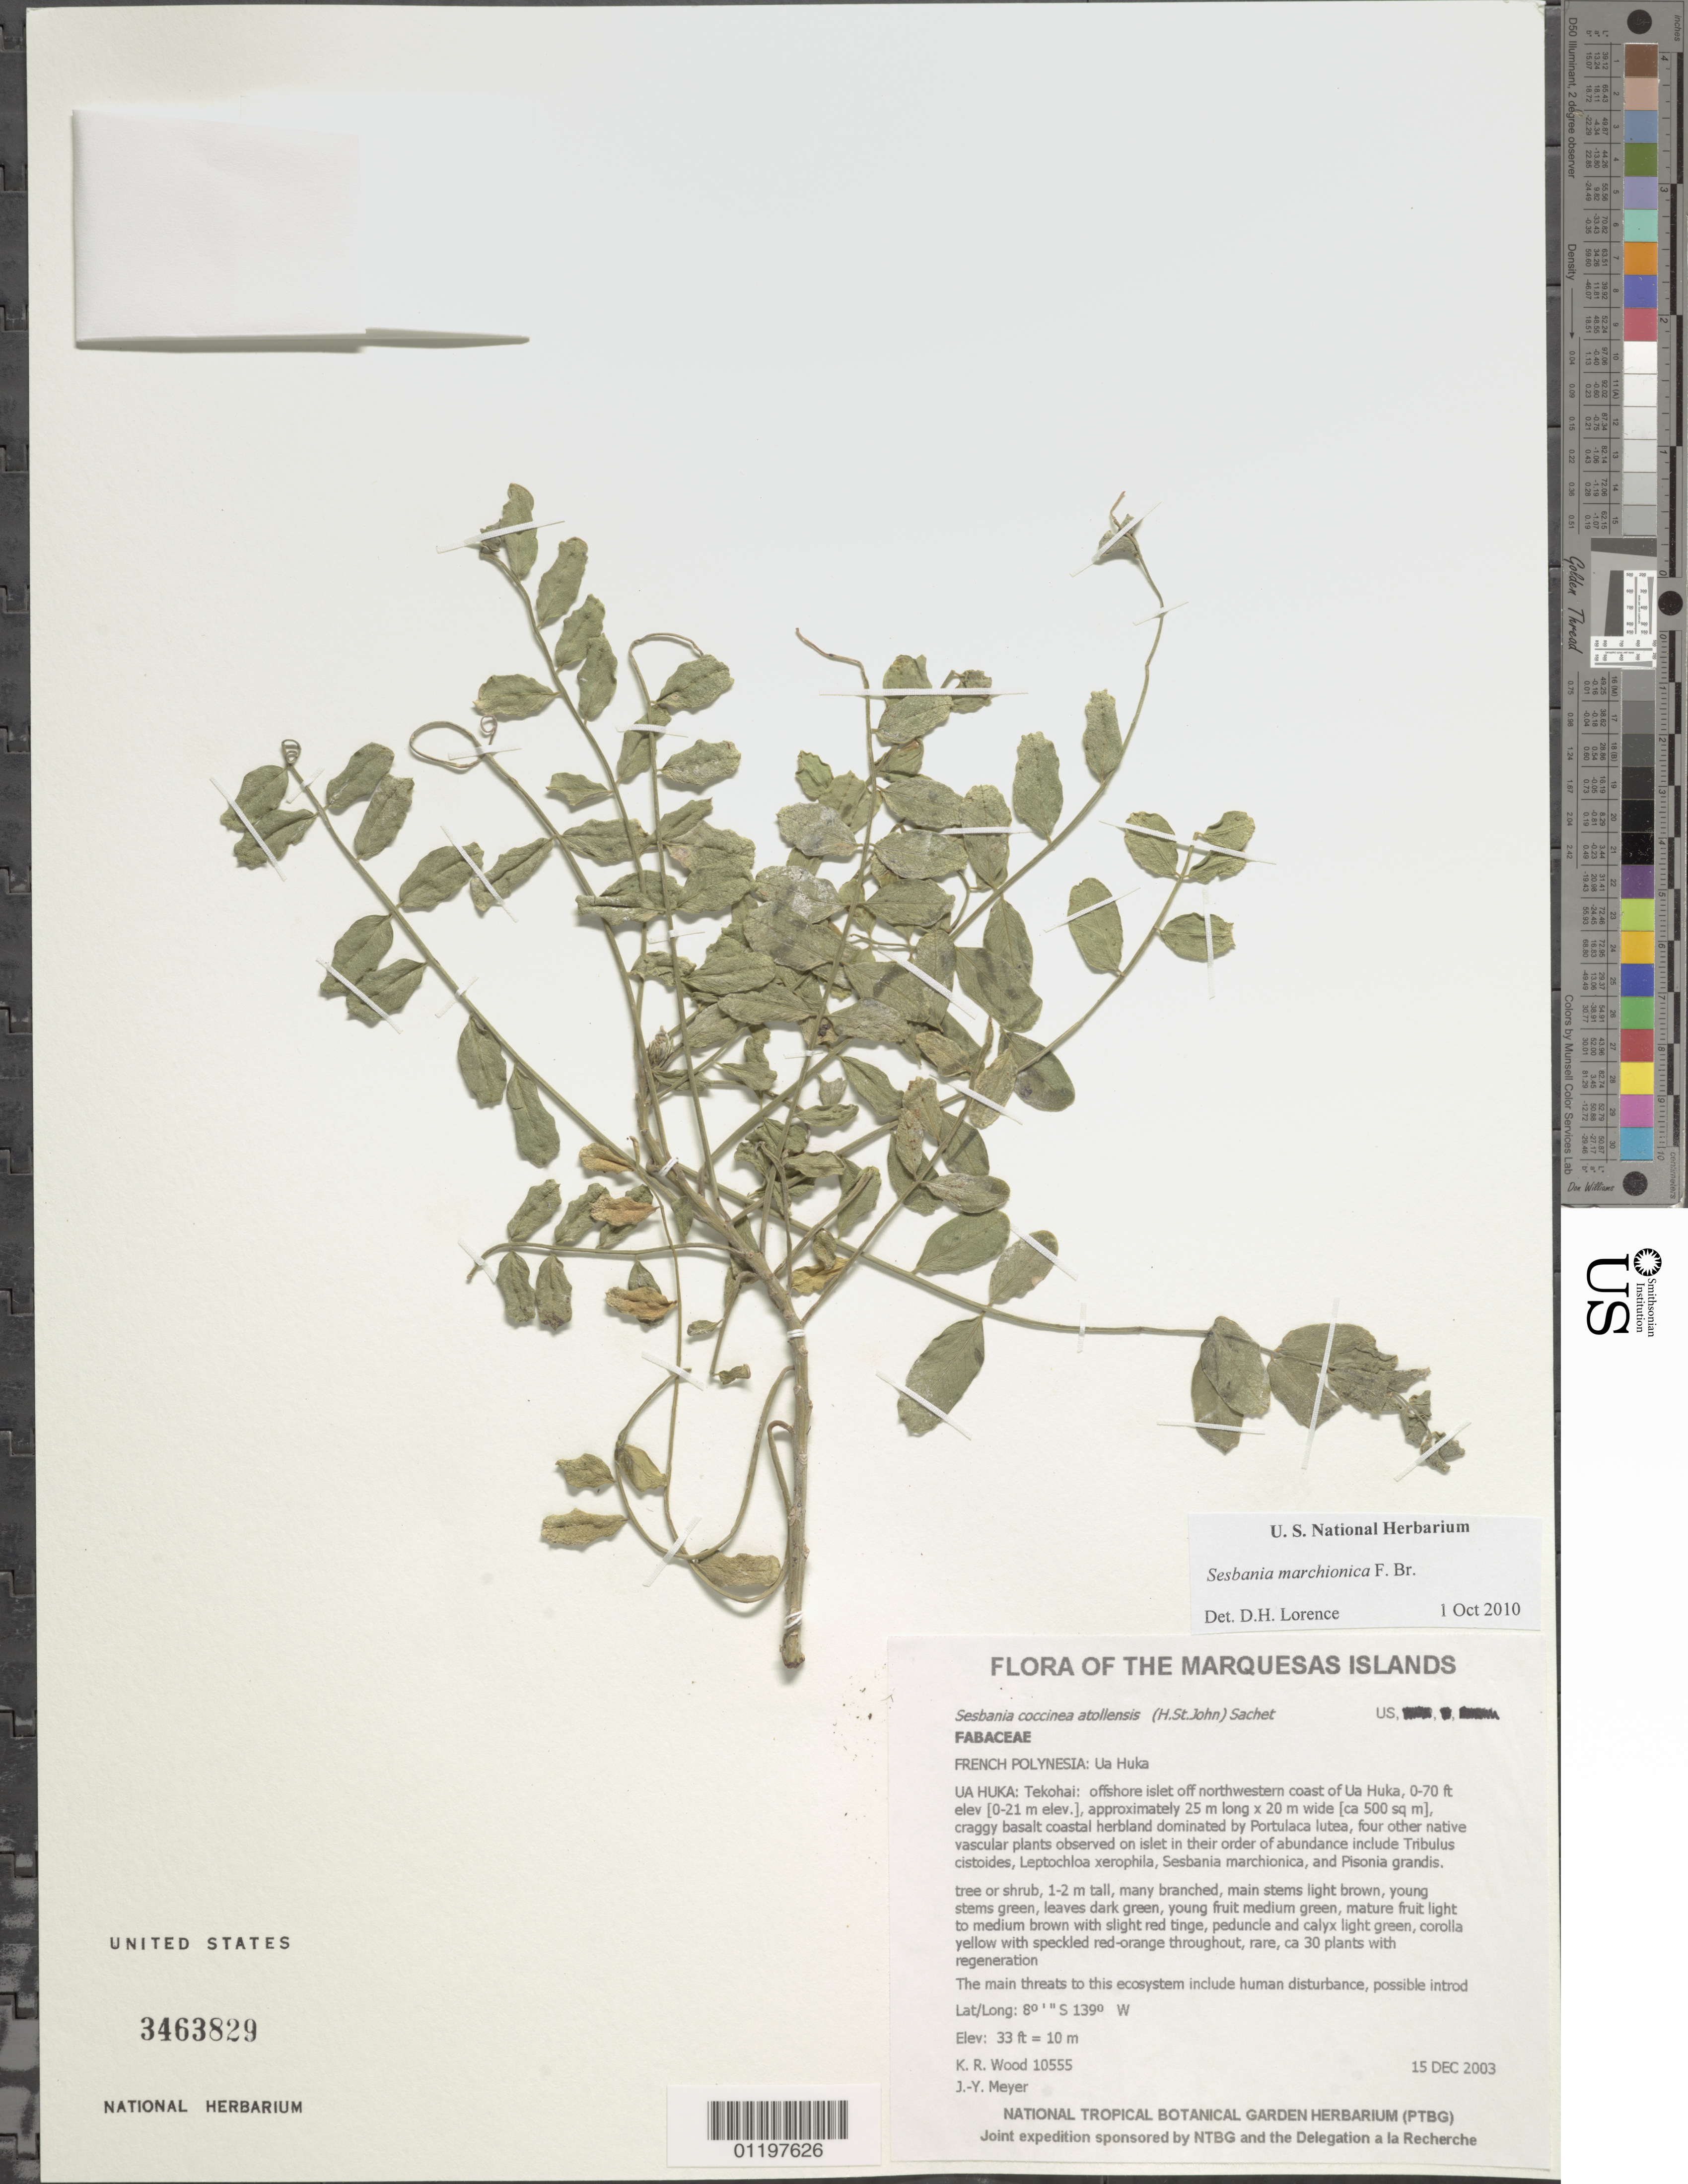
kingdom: Plantae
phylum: Tracheophyta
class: Magnoliopsida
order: Fabales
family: Fabaceae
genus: Sesbania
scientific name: Sesbania marchionica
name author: F. Br.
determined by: Lorence, David H., (PTBG), National Tropical Botanical Garden (UNITED STATES)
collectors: K. R. Wood & J.-Y. Meyer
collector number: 10555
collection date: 2003-12-15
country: French Polynesia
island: Ua Huka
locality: Tekohai: offshore islet off northwestern coast of Ua Huka, 0-70 ft elev [0-21 m elev.], approximately 25 m long x 20 m wide [ca 500 sq m]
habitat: Craggy basalt coastal herbland. Moderate slope, open, dry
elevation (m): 10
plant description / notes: Human disturbance, possible introduction of Rattus sp., and competition with non-native plant taxa such as Cenchrus echinatus, Portulaca oleracea, Passiflora foetida, Digitaria ciliaris, and Amaranthus viridis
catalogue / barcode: US 3463829